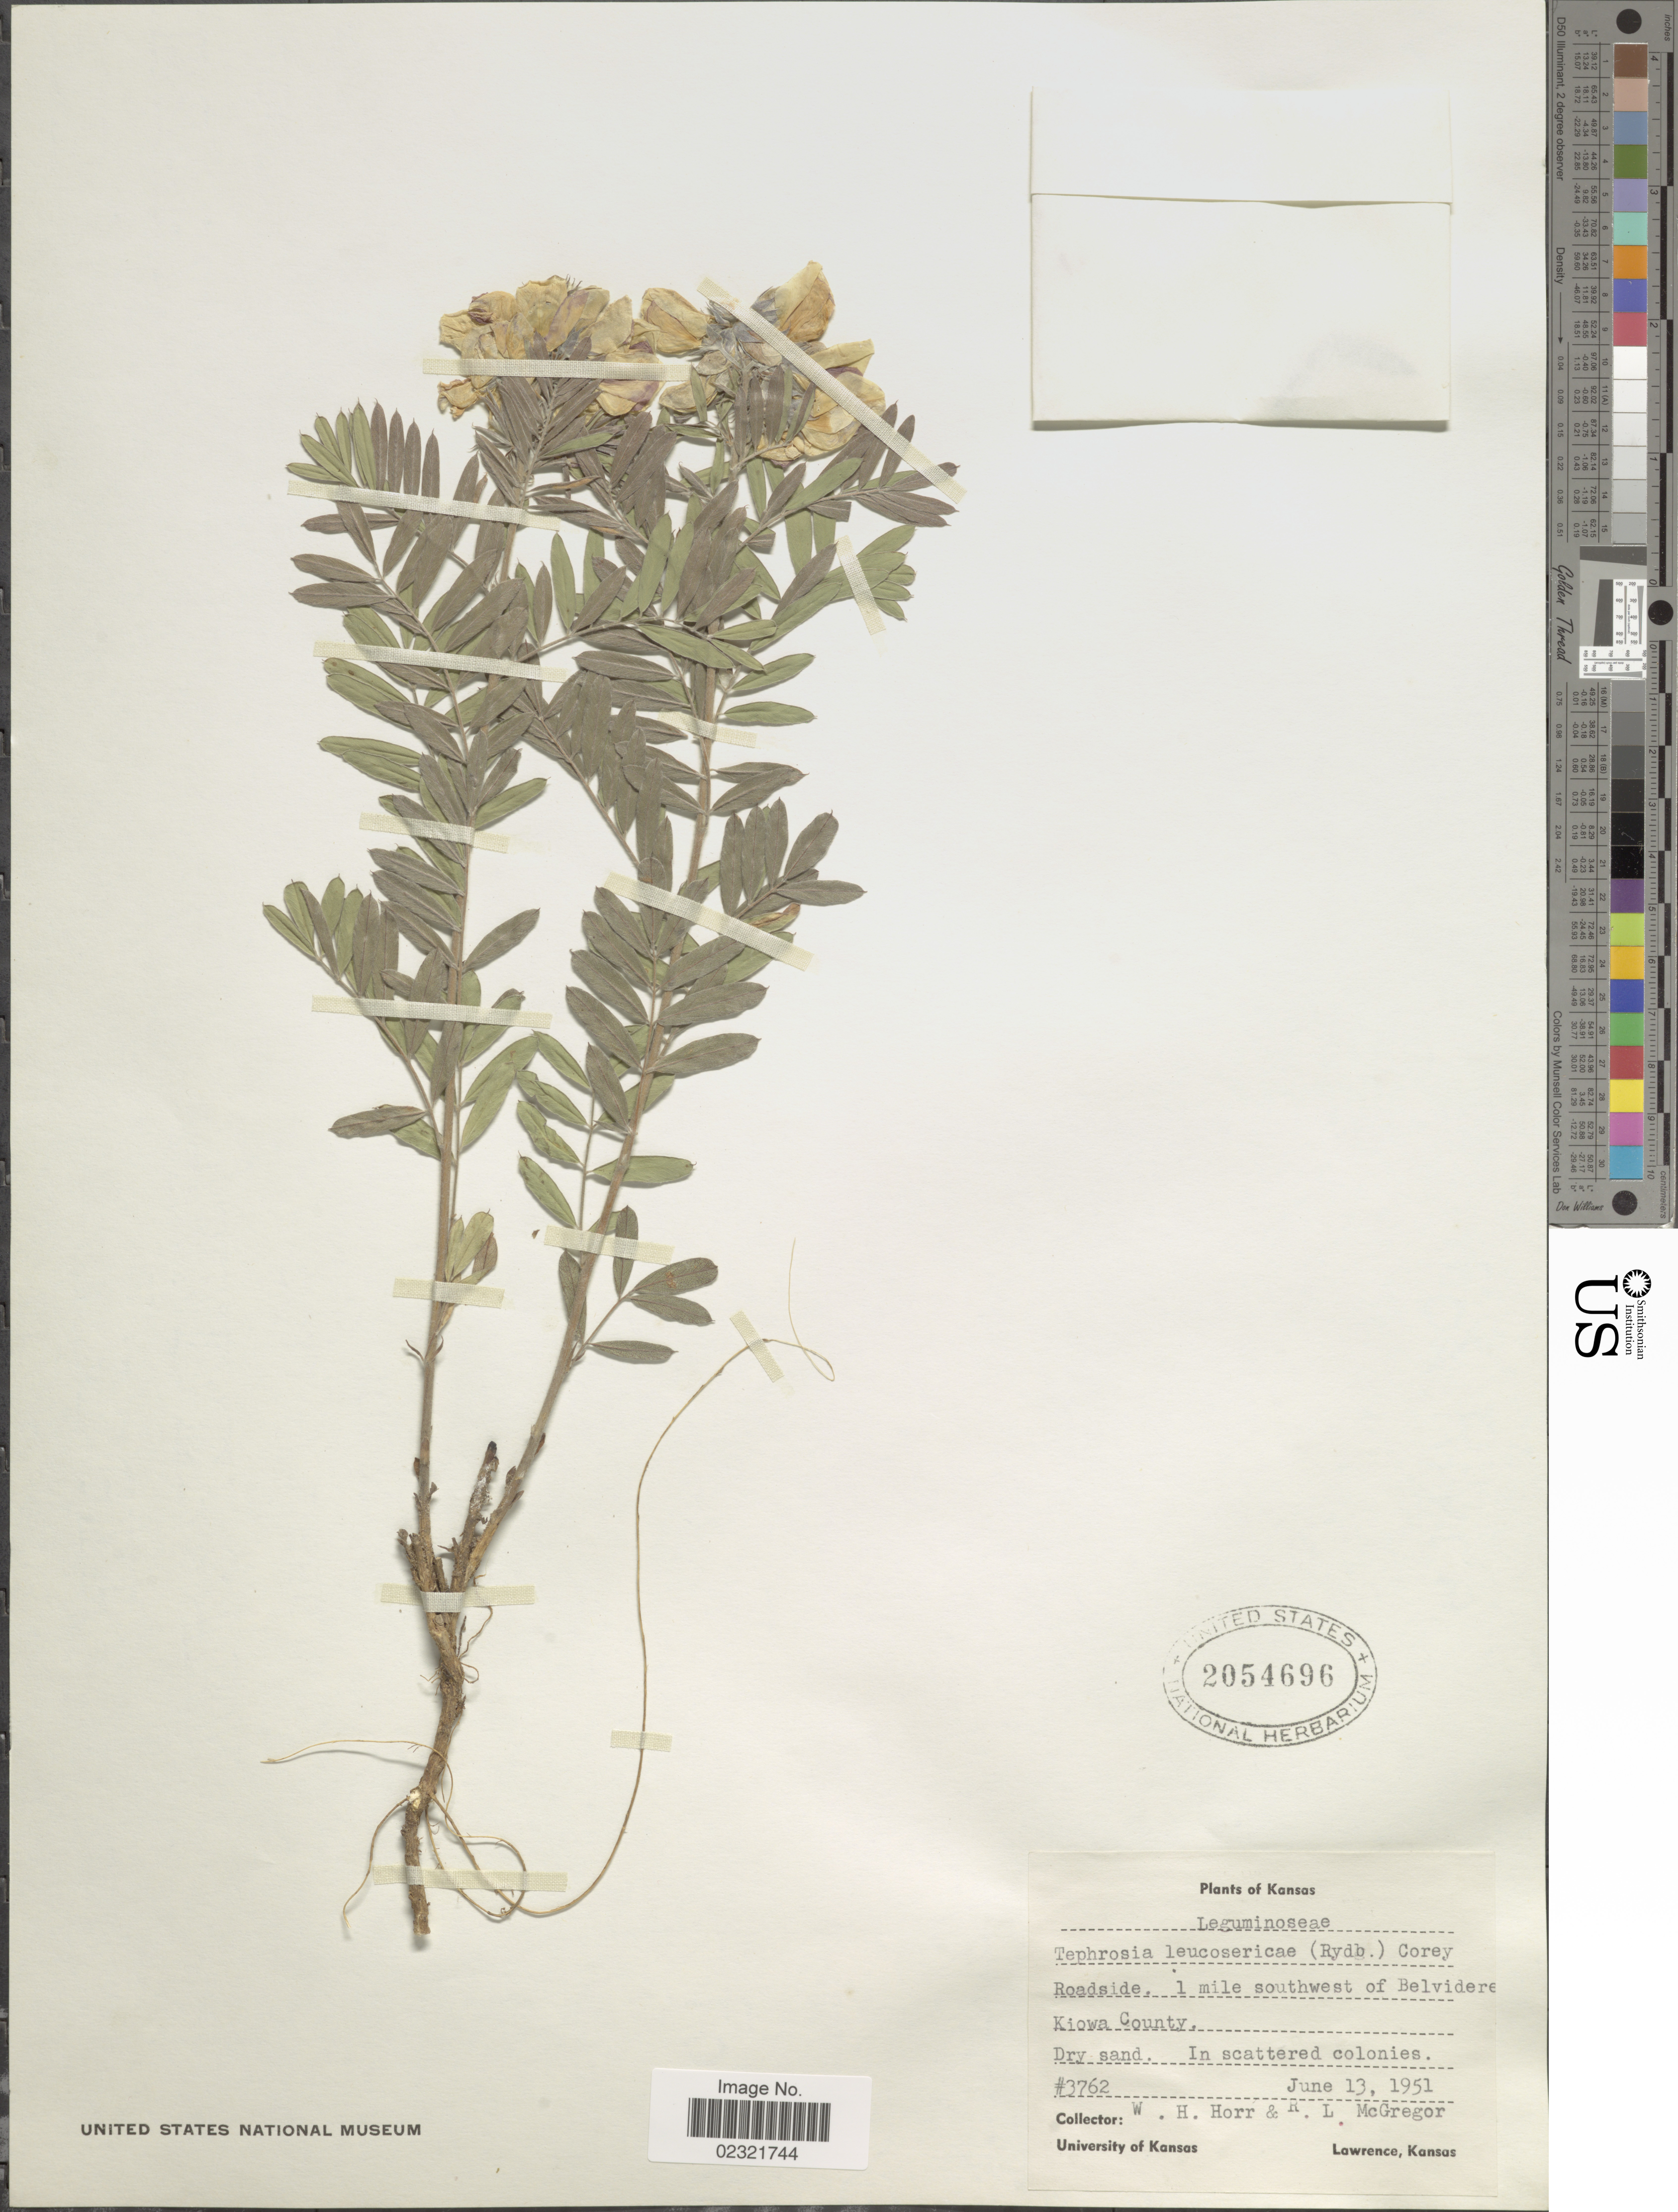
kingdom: Plantae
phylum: Tracheophyta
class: Magnoliopsida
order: Fabales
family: Fabaceae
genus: Tephrosia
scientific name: Tephrosia leucosericea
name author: (Rydb.) Cory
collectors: W. H. Horr & R. McGregor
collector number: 3762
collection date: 1951-06-13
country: United States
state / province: Kansas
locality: Roadisde, 1 mile southwest of Belvidere Kiowa County. Dry sand. In scattered colonies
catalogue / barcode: US 2054696